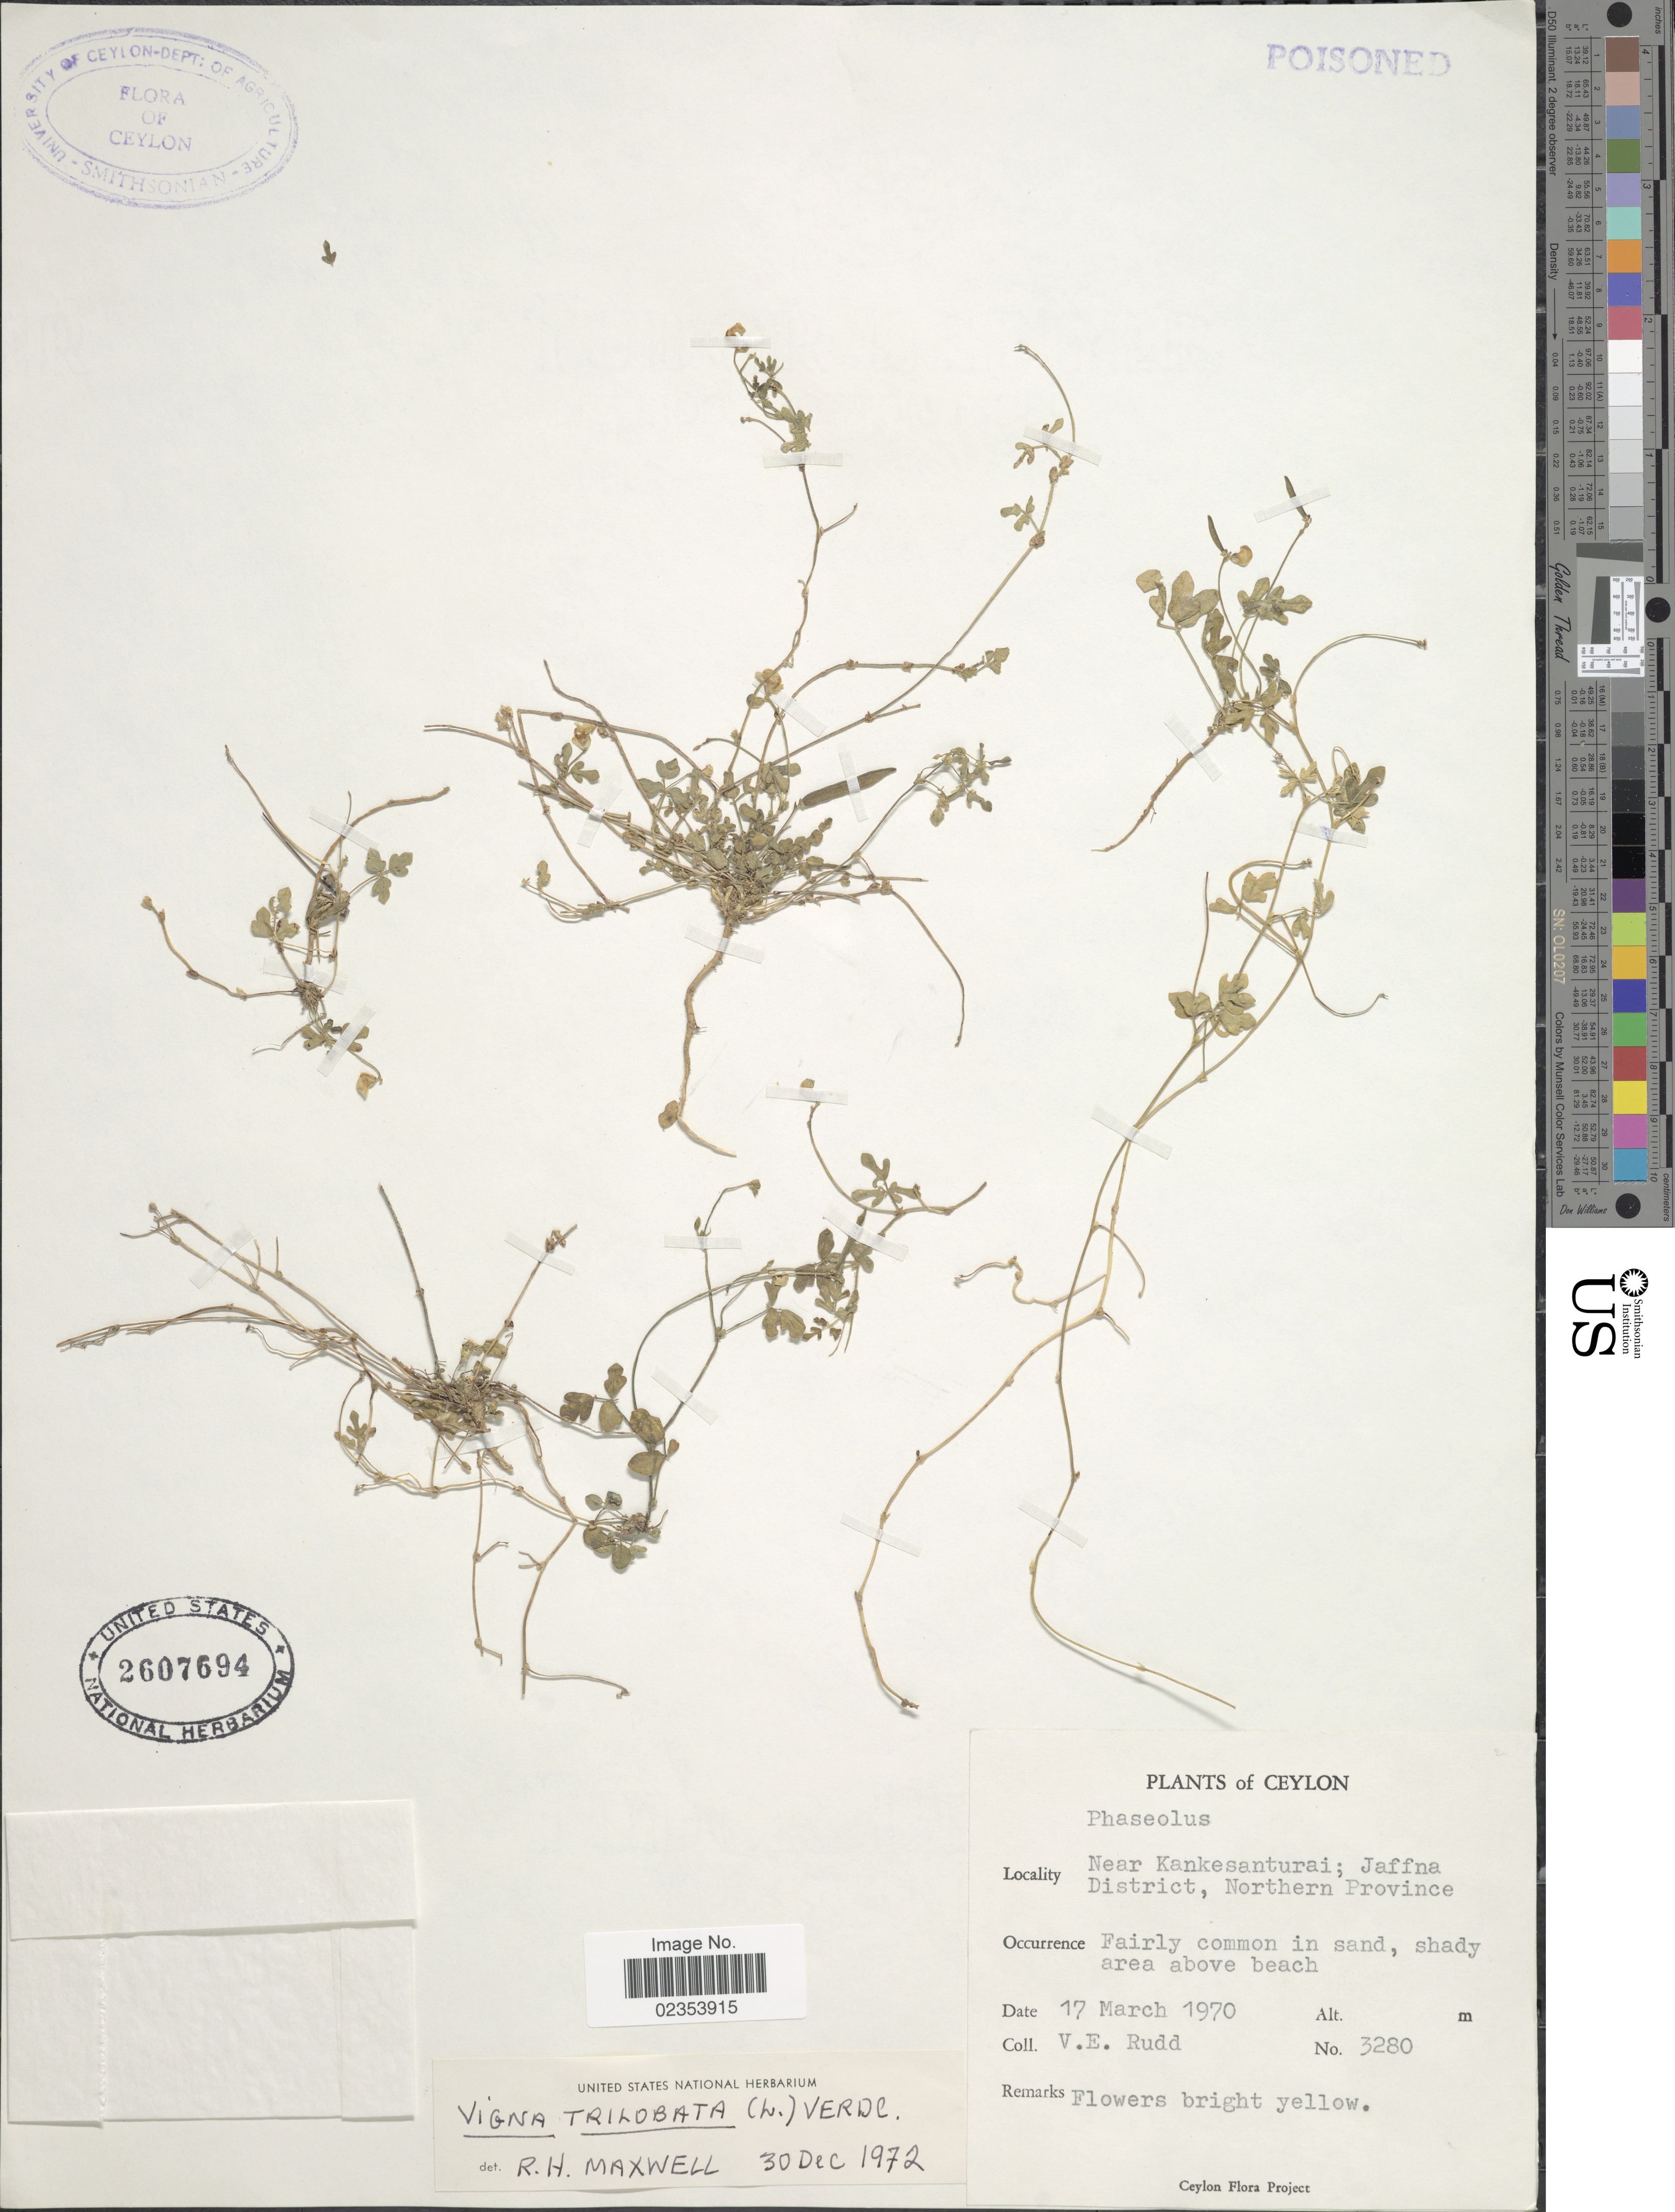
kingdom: Plantae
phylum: Tracheophyta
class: Magnoliopsida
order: Fabales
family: Fabaceae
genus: Vigna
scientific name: Vigna trilobata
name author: (L.) Verdc.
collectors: V. E. Rudd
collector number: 3280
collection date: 1970-03-17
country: Sri Lanka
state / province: Northern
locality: Ceylon. Near Kankesanturai; Jaffna District, Northern Province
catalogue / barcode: US 2607694